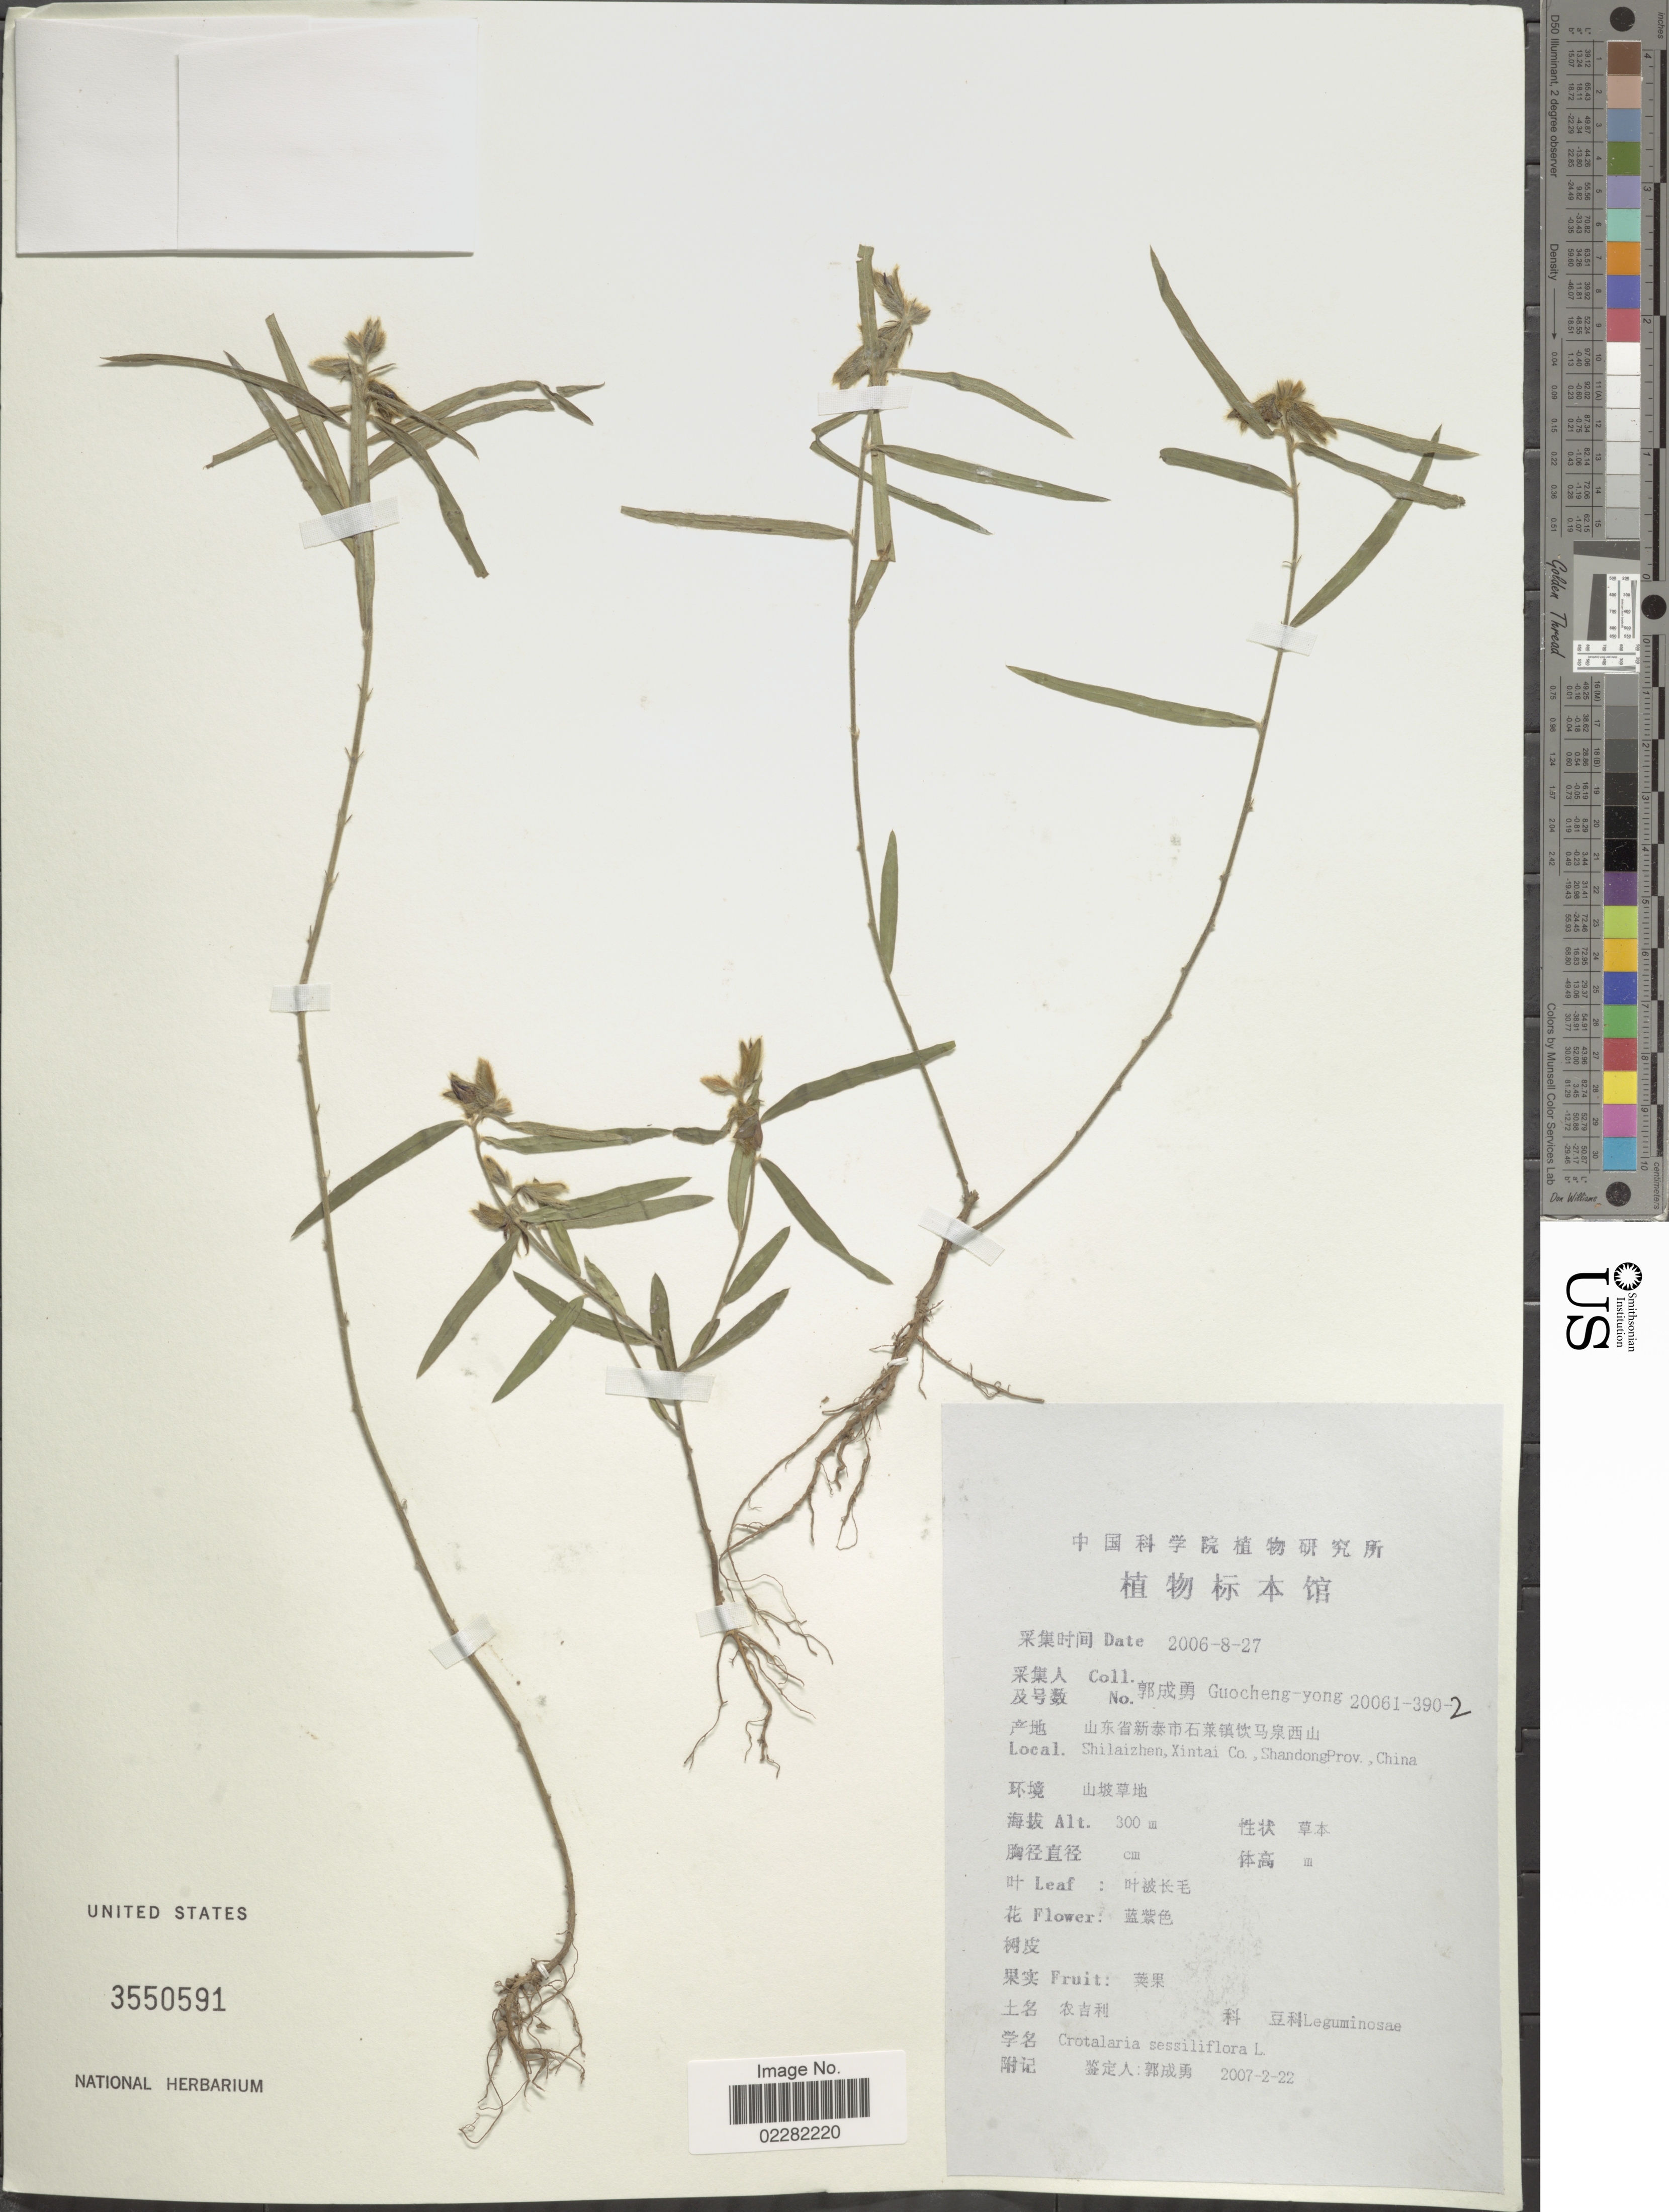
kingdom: Plantae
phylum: Tracheophyta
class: Magnoliopsida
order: Fabales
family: Fabaceae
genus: Crotalaria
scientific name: Crotalaria sessilifolia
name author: L.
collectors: Guo cheng-yong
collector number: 20061-390-2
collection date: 2006-08-27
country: China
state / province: Shandong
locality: Shilaizhen, Xintai Co. Shandong Prov.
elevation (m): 300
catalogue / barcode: US 3550591